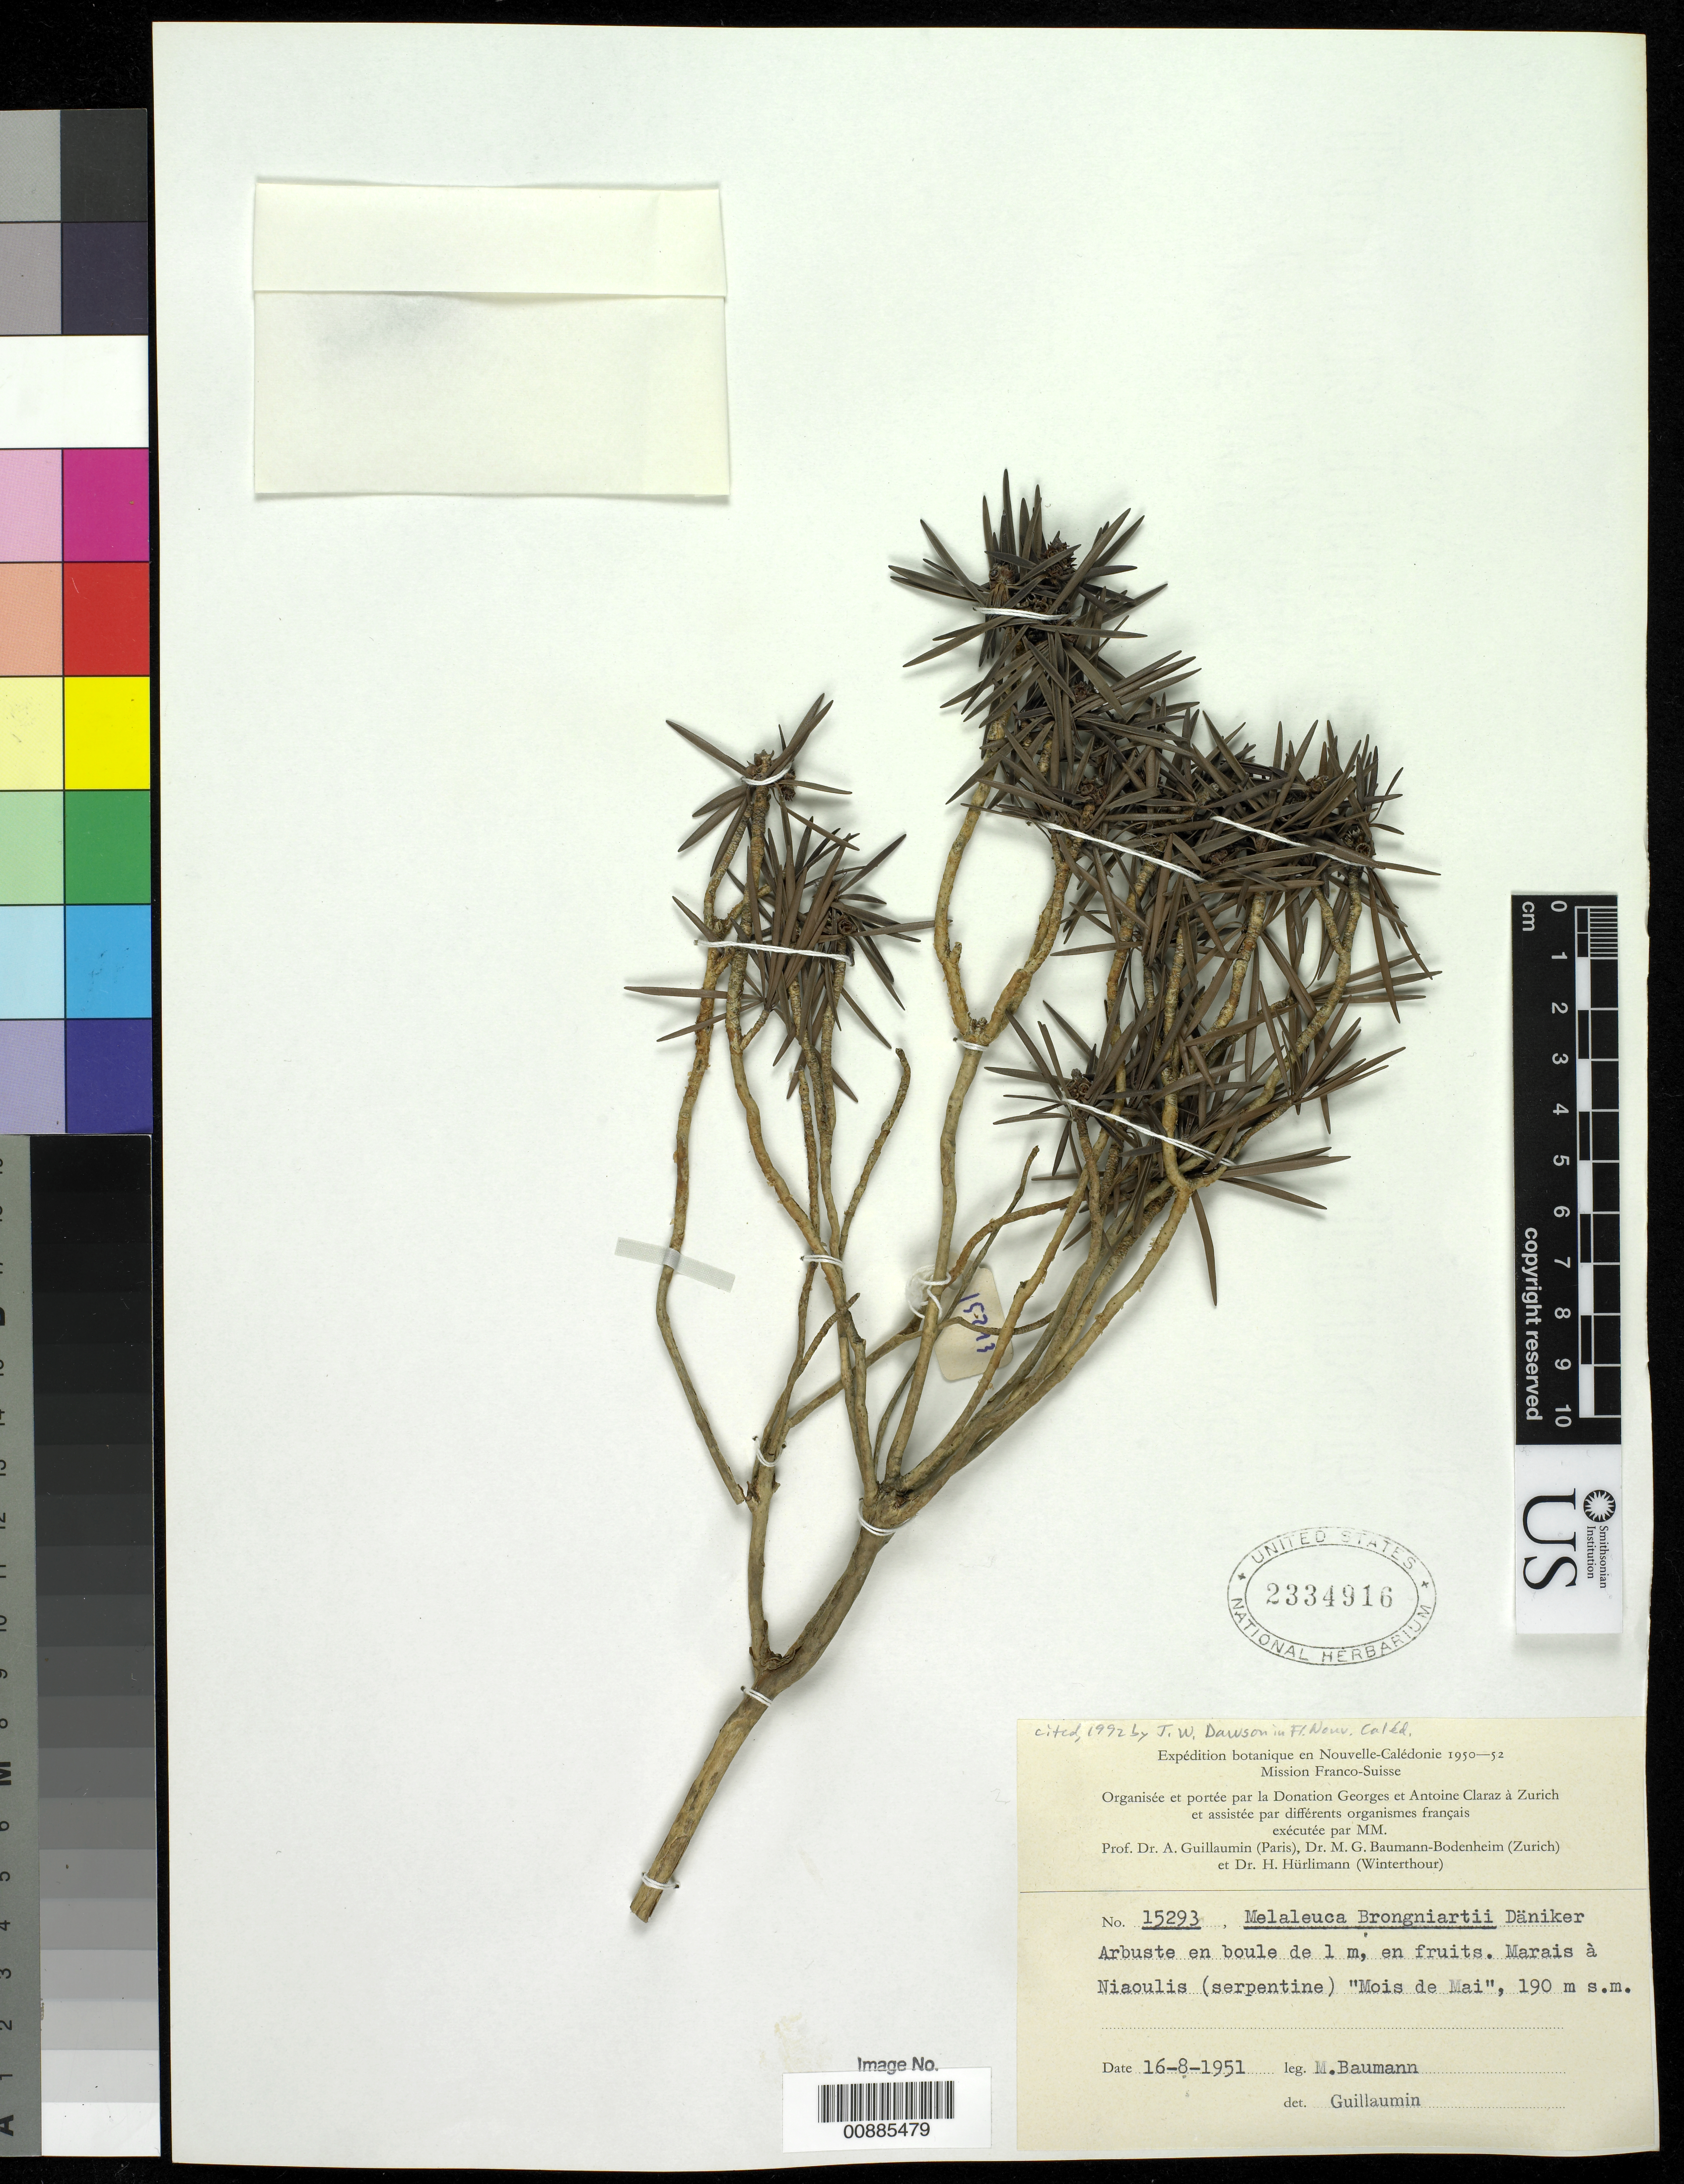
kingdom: Plantae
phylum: Tracheophyta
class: Magnoliopsida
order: Myrtales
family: Myrtaceae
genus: Melaleuca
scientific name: Melaleuca brongniartii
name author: F. Muell.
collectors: M. Baumann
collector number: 15293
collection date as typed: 16 Aug 1951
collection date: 1951-08-16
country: New Caledonia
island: New Caledonia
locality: Marais a Niaoulis (serpentine)??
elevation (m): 190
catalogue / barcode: US 2334916